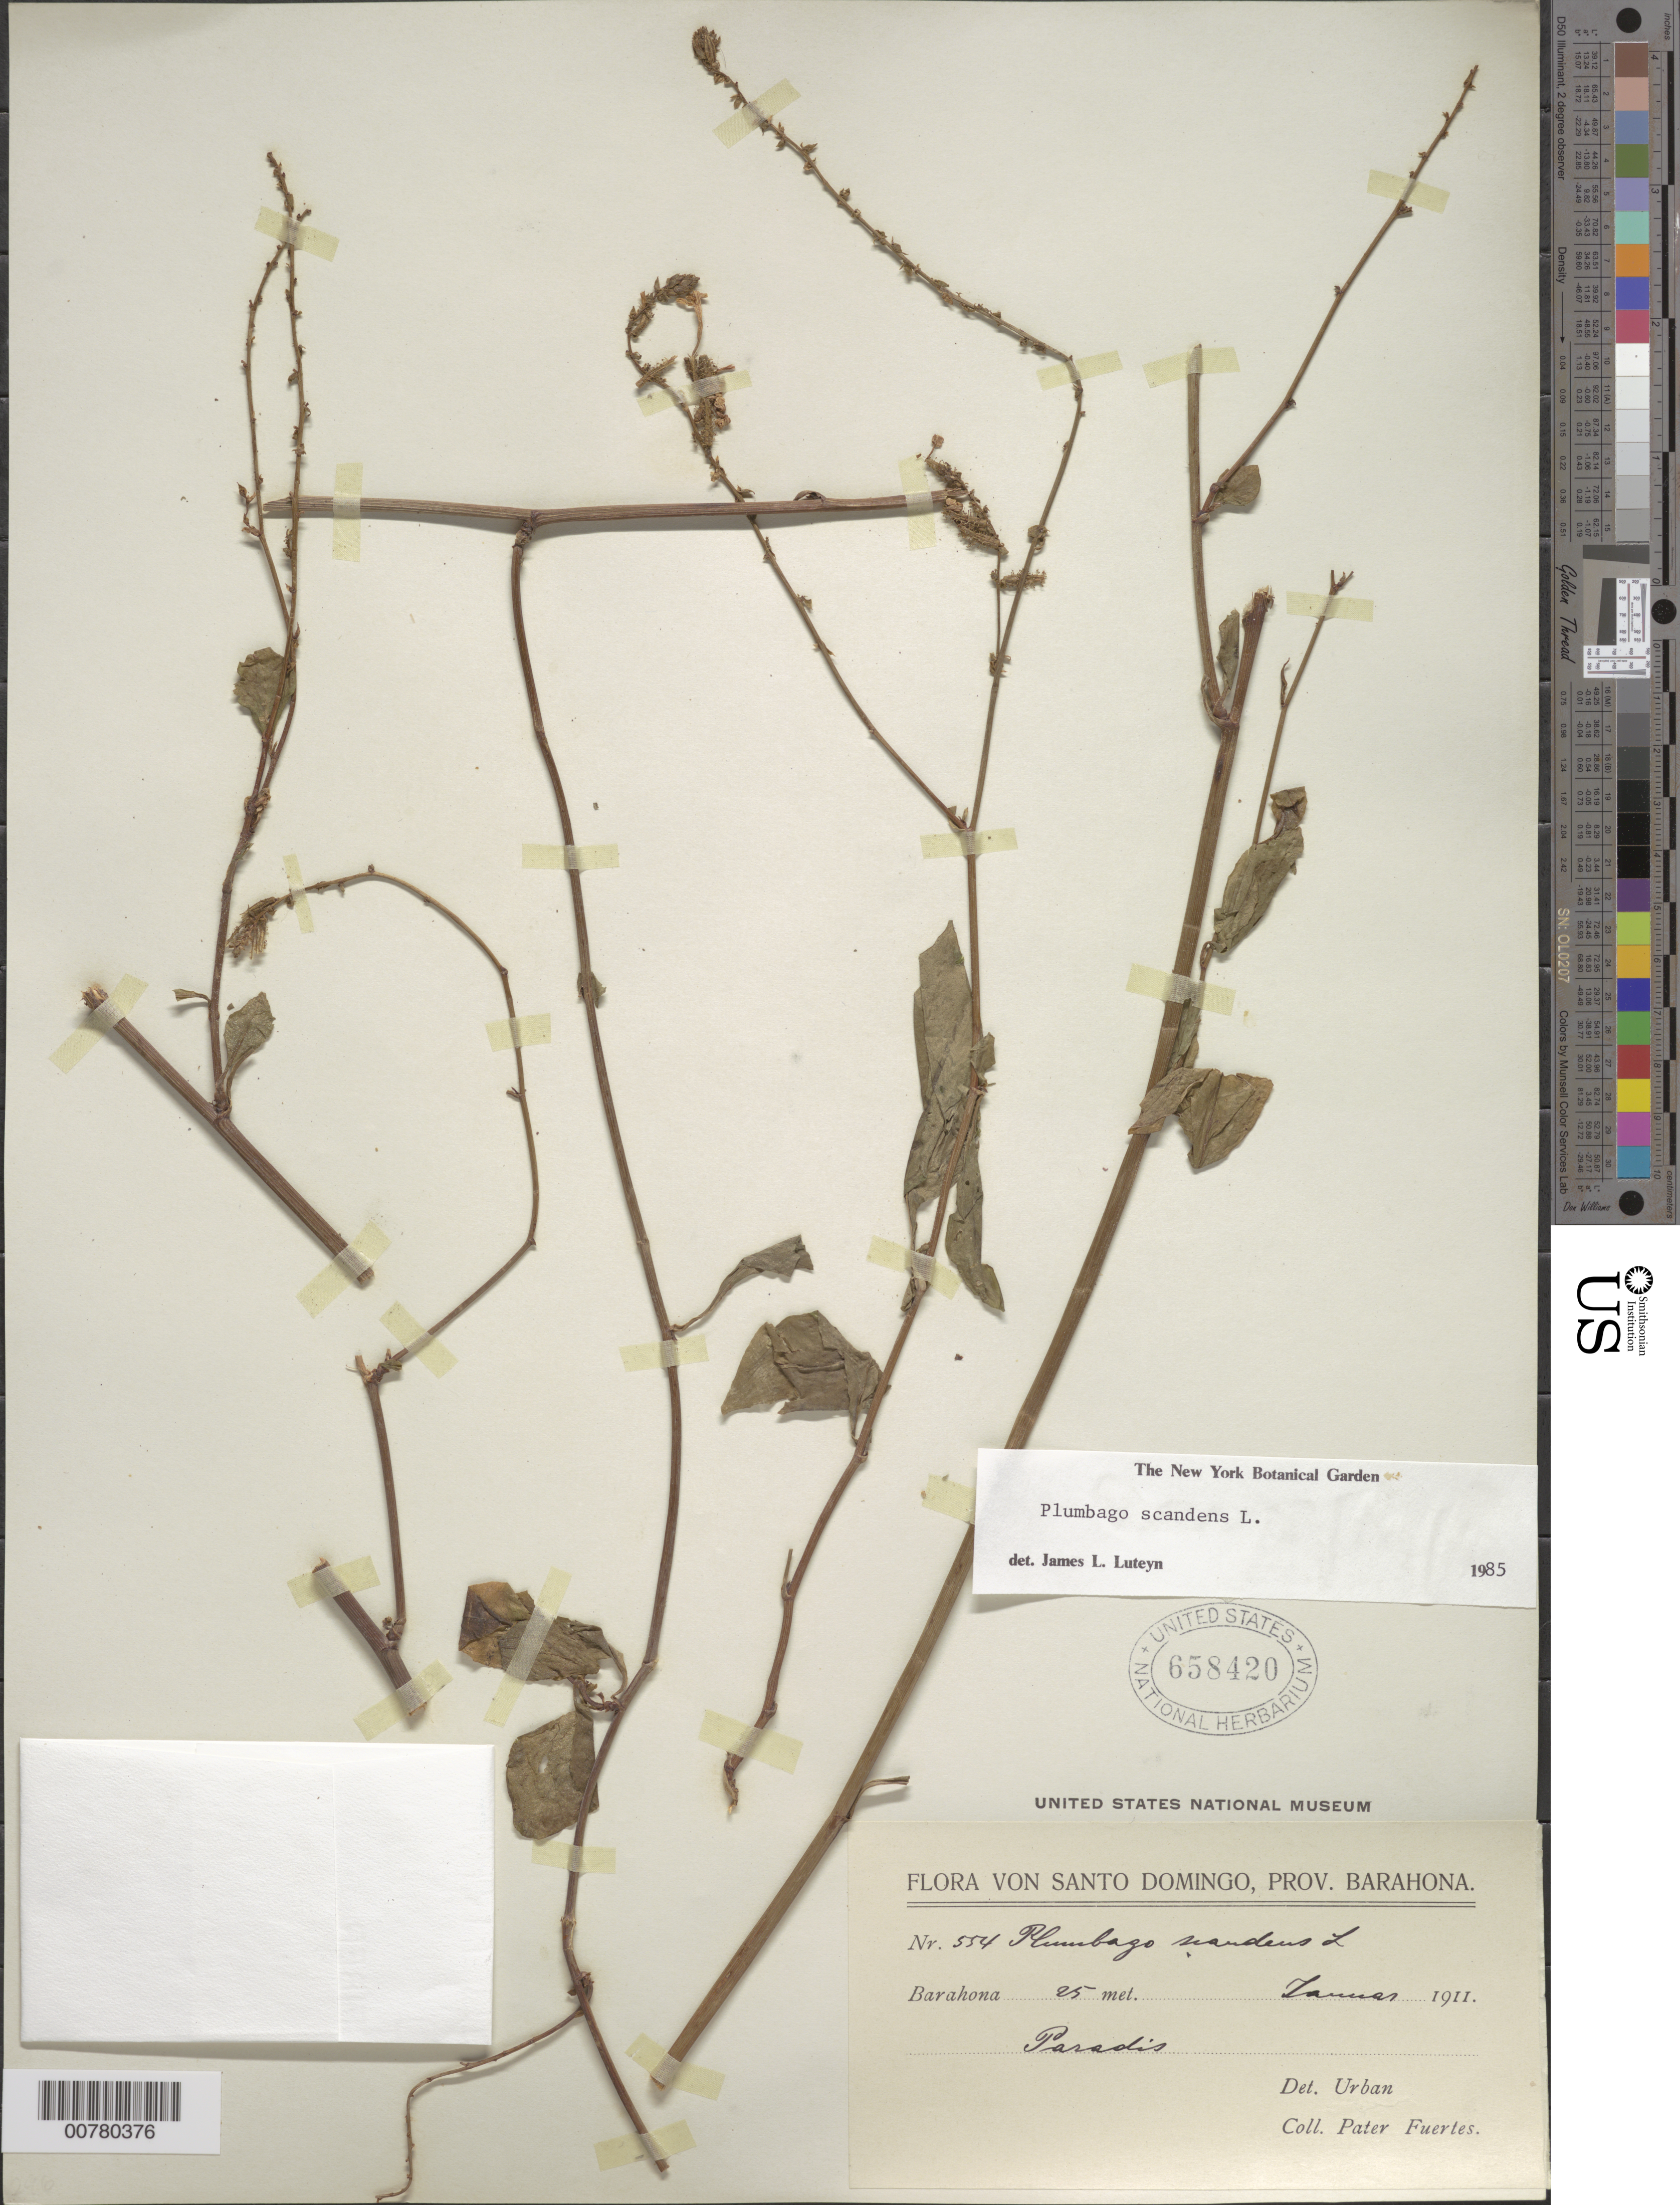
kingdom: Plantae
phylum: Tracheophyta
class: Magnoliopsida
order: Caryophyllales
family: Plumbaginaceae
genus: Plumbago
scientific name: Plumbago scandens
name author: L.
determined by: Luteyn, J. L.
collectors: M. D. Fuertes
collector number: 554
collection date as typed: Mar 1911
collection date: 1911-03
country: Dominican Republic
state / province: Barahona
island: Hispaniola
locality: "Paradis"?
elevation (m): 25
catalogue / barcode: US 658420